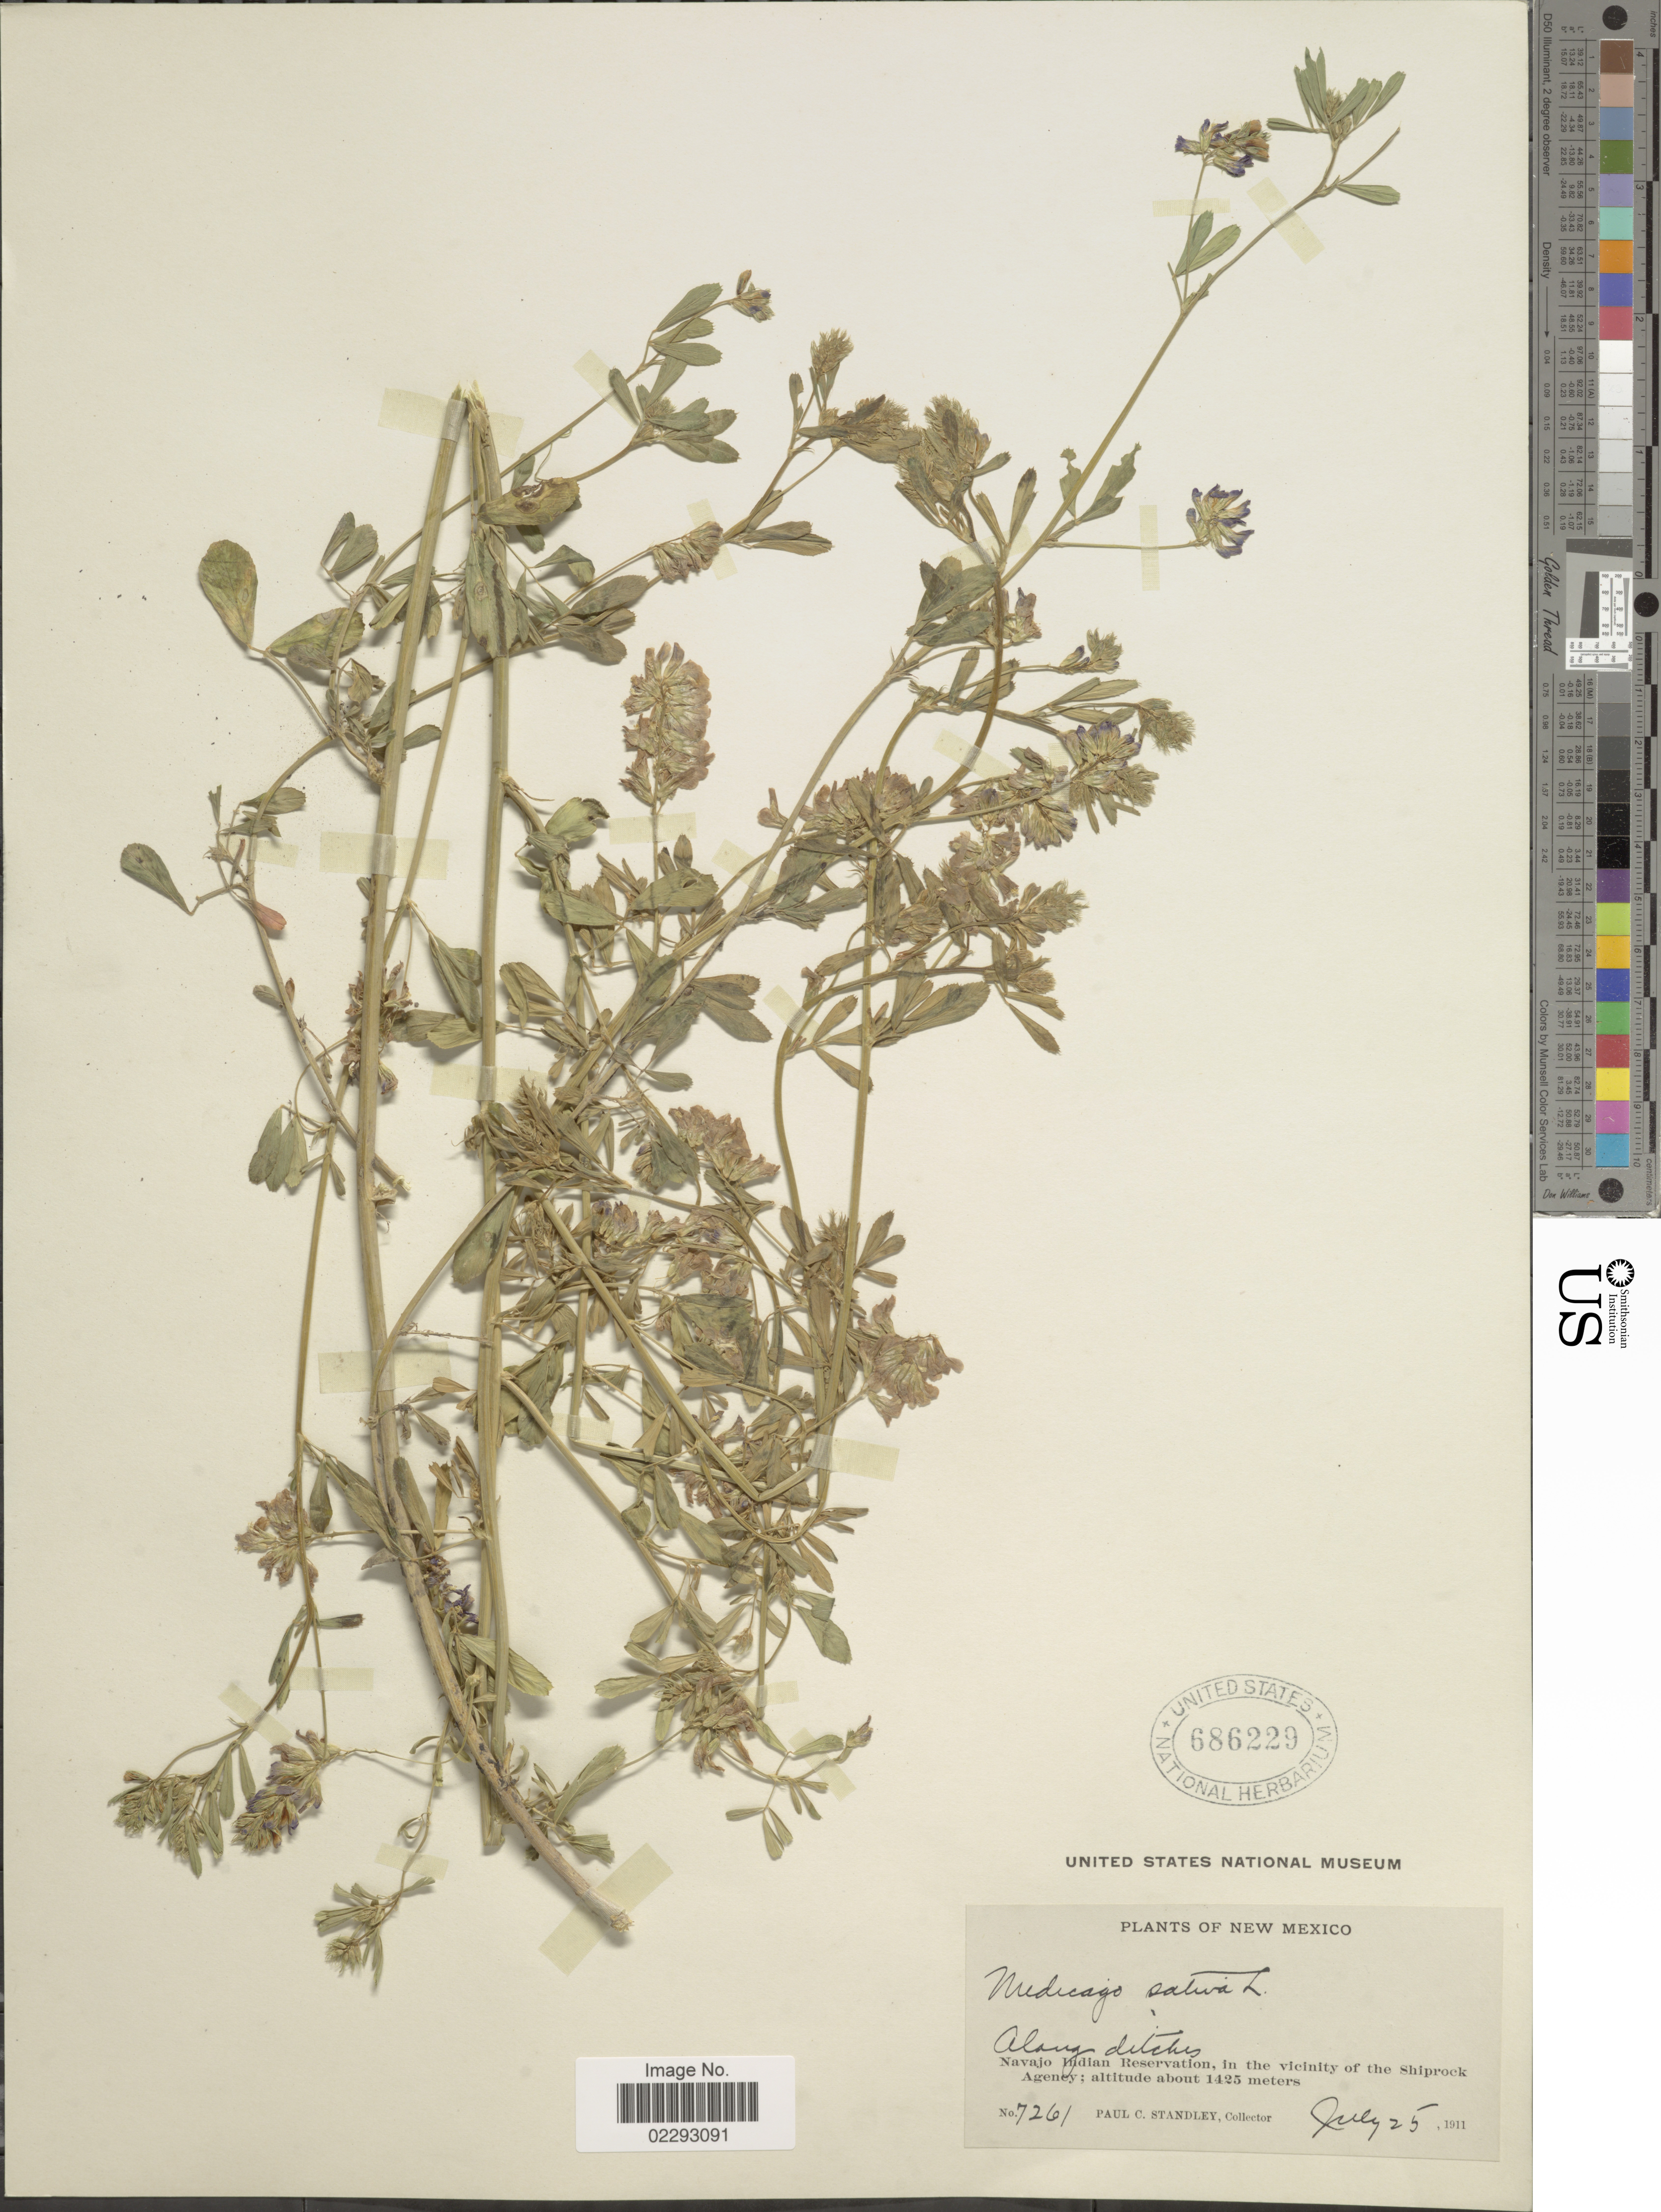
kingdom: Plantae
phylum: Tracheophyta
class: Magnoliopsida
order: Fabales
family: Fabaceae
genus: Medicago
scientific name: Medicago sativa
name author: L.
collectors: P. C. Standley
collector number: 7261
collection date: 1911-07-25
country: United States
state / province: New Mexico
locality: New Mexico, Along ditches, Navjo Indian Reservation, in the vicinity of the Shiprock Agency.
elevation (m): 1425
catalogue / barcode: US 686229